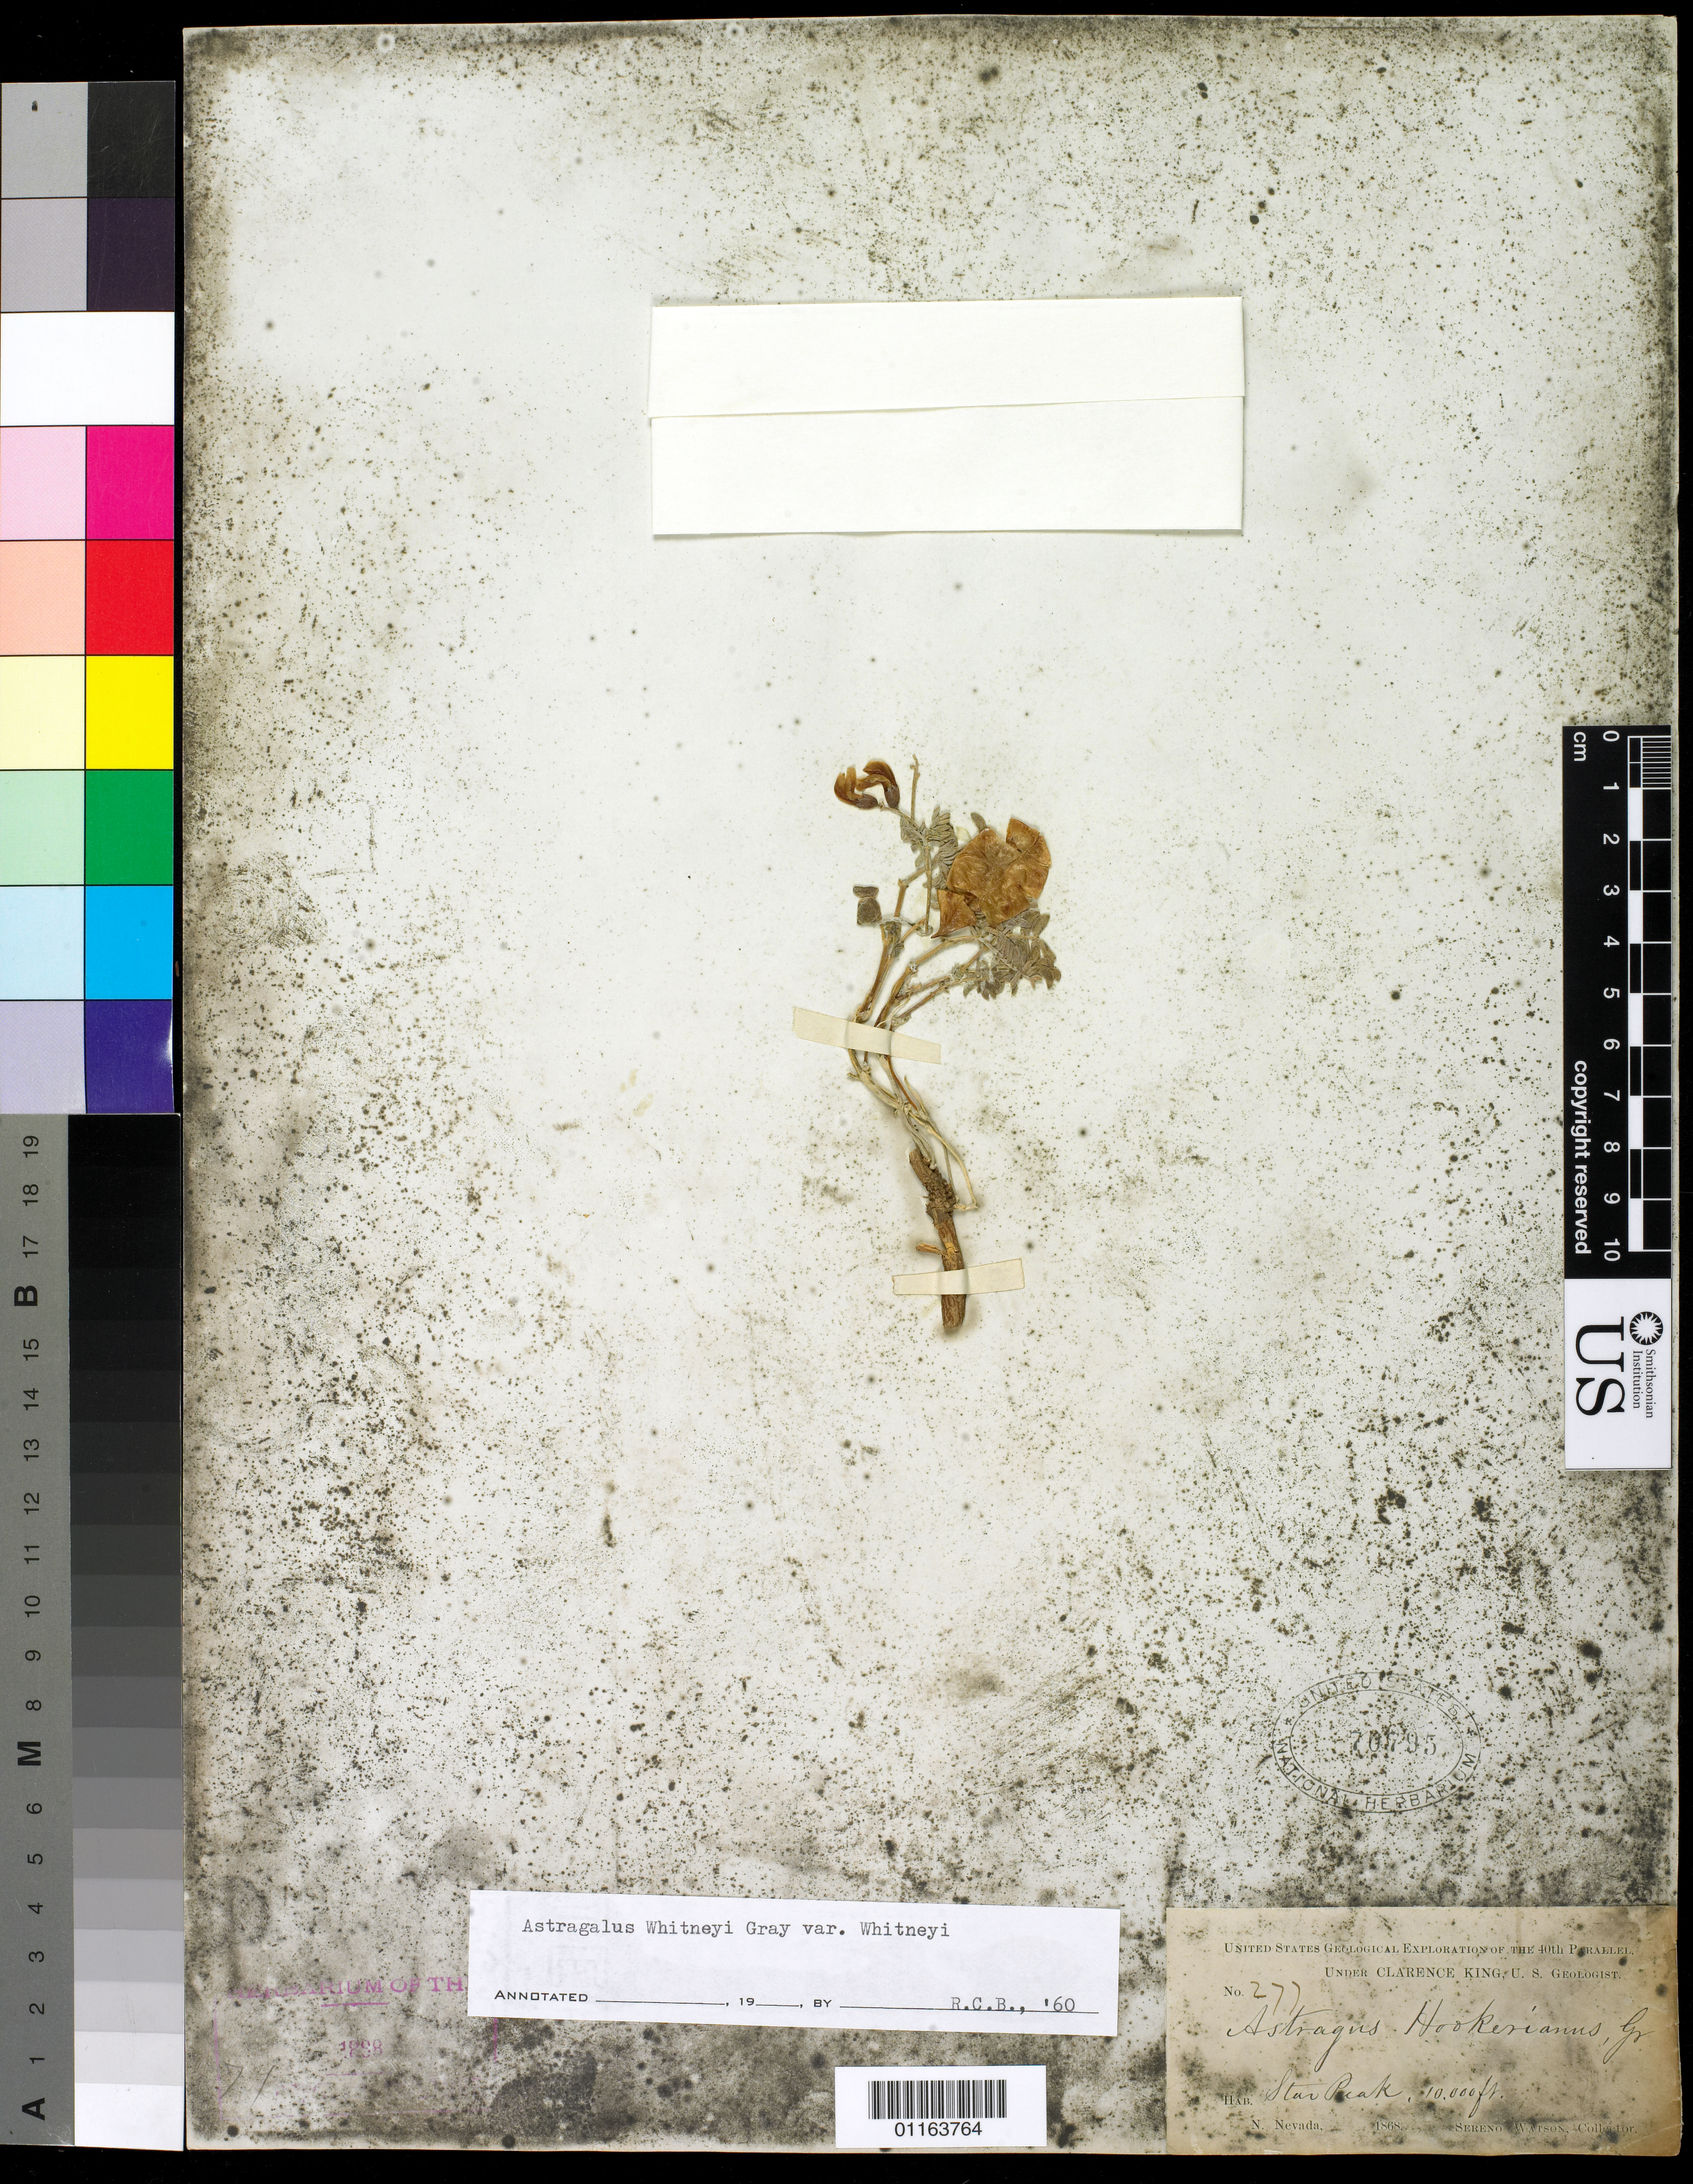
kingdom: Plantae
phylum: Tracheophyta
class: Magnoliopsida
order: Fabales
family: Fabaceae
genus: Astragalus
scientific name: Astragalus whitneyi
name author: A. Gray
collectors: S. Watson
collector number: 277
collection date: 1868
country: United States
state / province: Nevada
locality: Star Peak, N. Nevada.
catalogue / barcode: US 70795